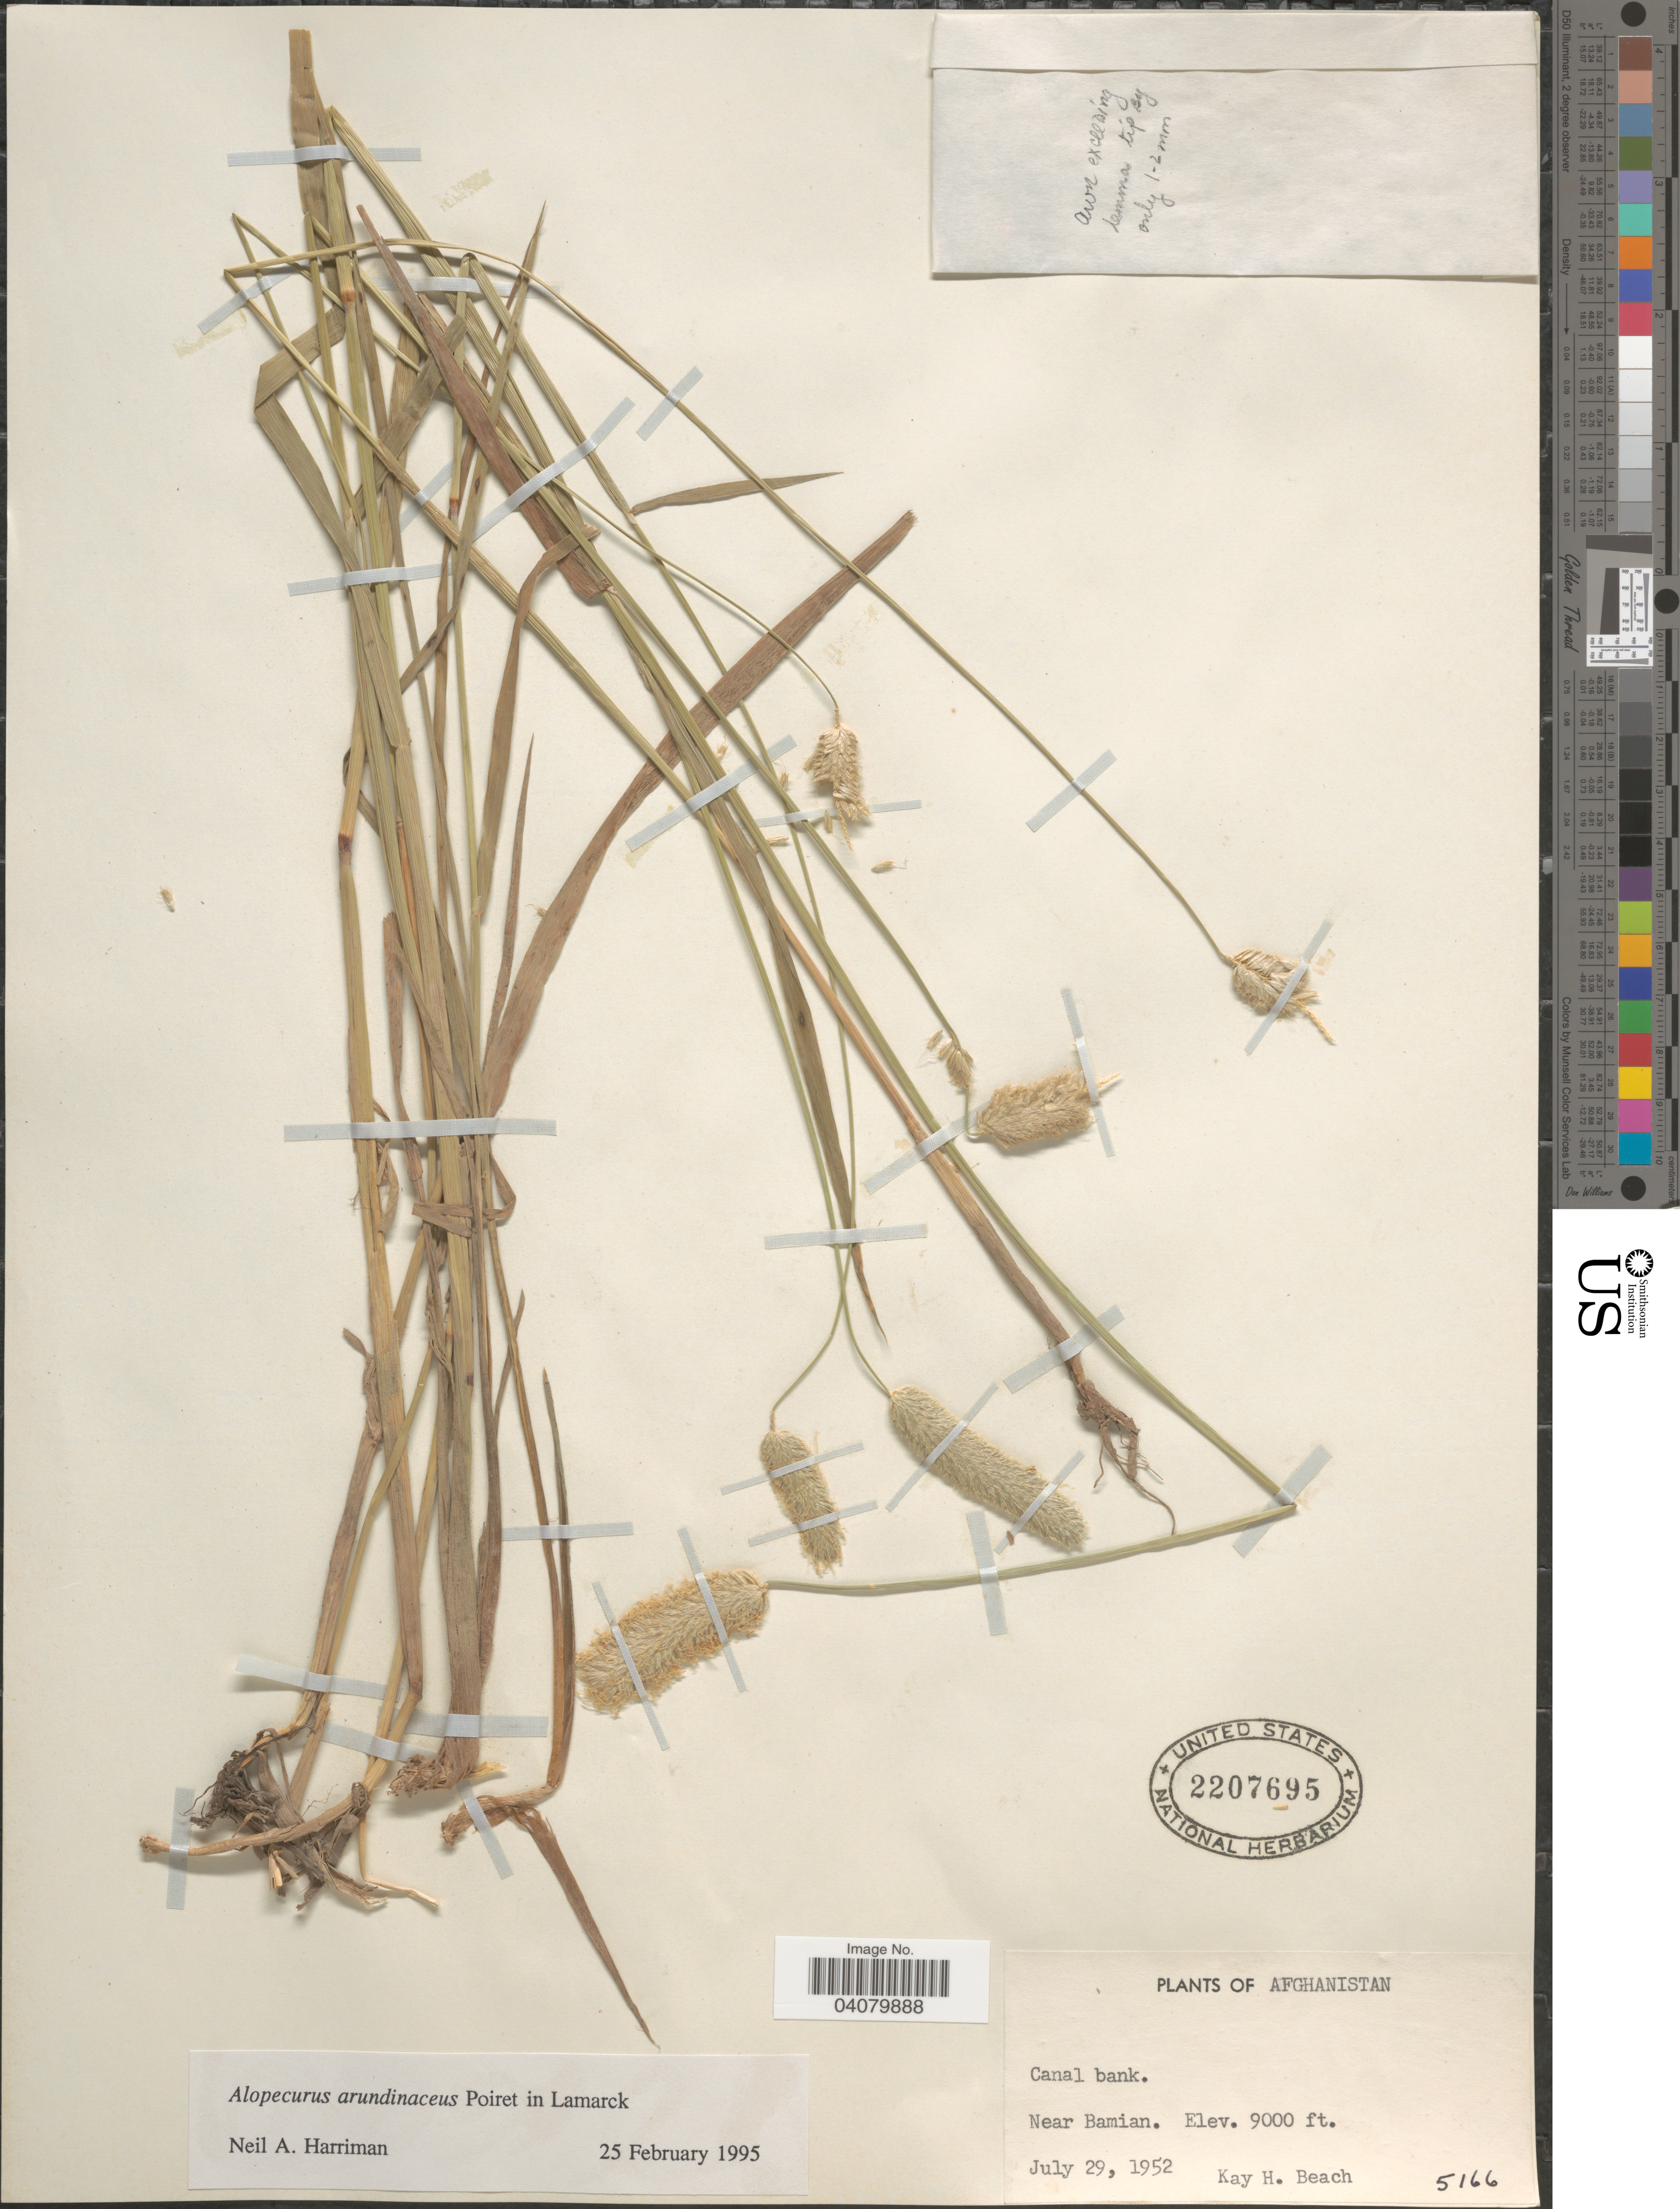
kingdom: Plantae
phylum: Tracheophyta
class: Liliopsida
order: Poales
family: Poaceae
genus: Alopecurus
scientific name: Alopecurus arundinaceus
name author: Poir.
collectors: K. H. Beach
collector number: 5166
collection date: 1952-07-29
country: Afghanistan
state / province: Bamian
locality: Canal bank. Near Bamian.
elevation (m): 2743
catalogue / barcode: US 2207695